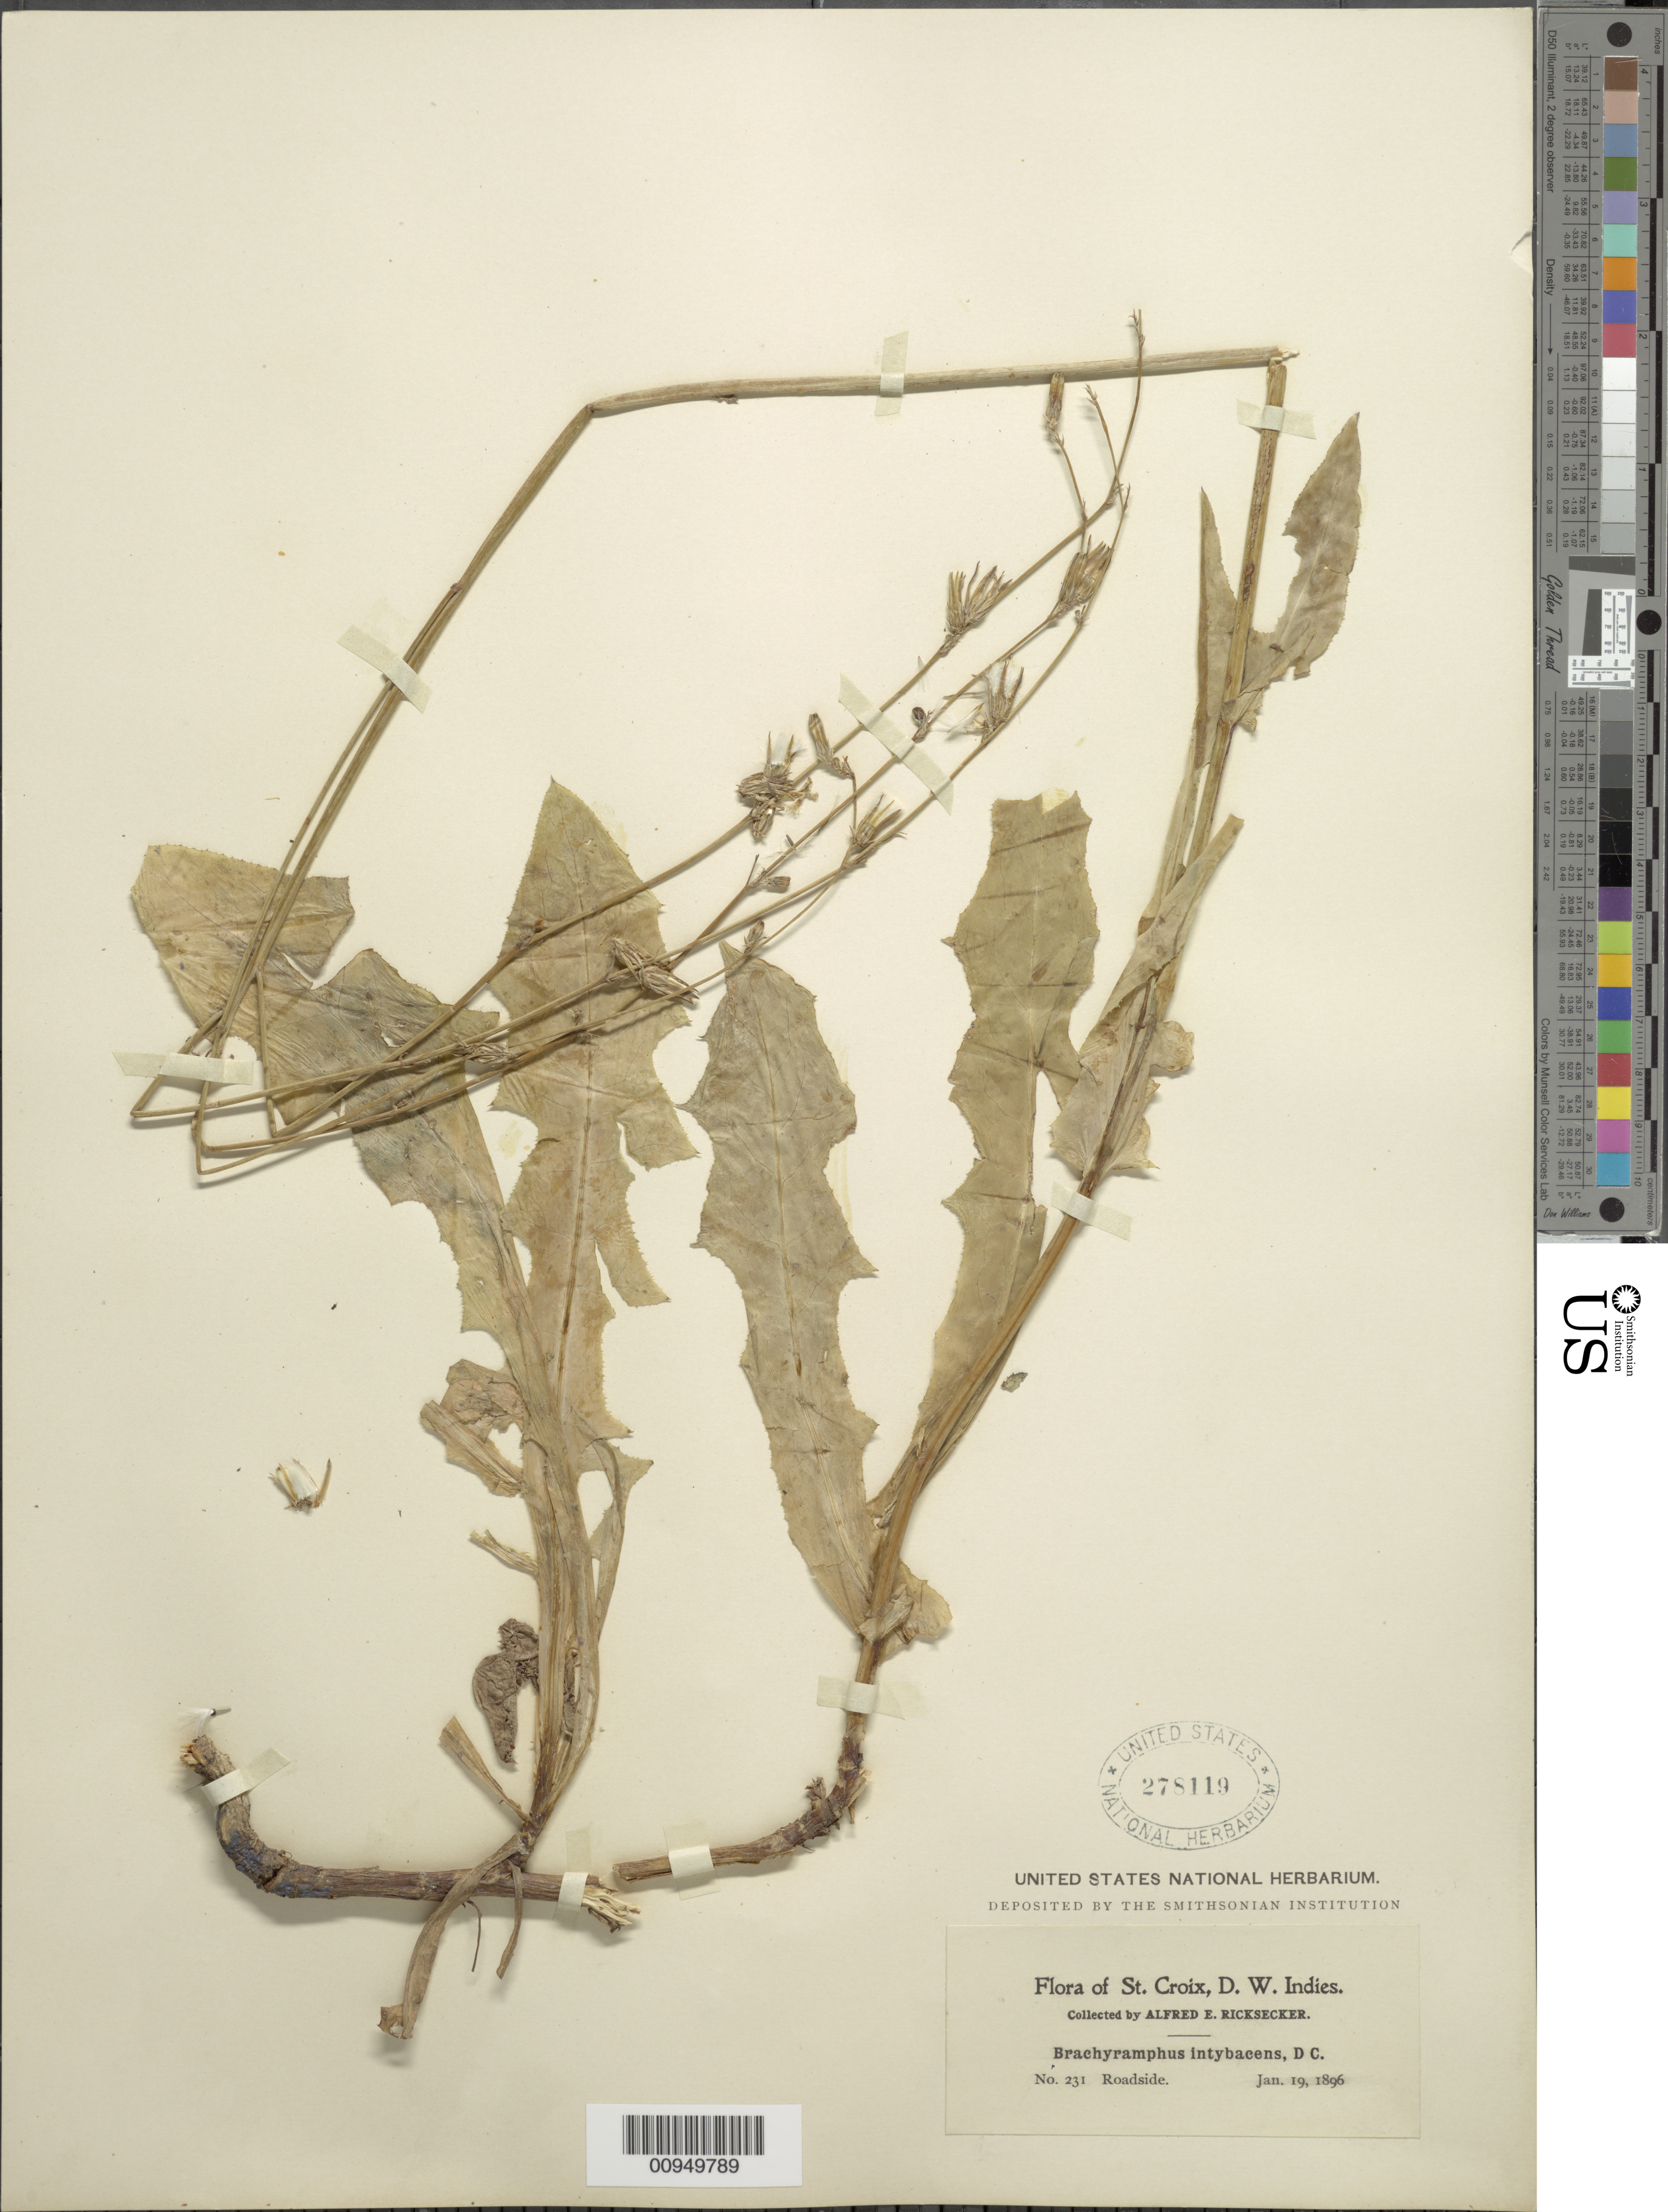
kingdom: Plantae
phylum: Tracheophyta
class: Magnoliopsida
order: Asterales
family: Asteraceae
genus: Launaea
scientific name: Launaea intybacea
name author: (Jacq.) Beauverd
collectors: A. E. Ricksecker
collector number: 231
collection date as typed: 19 Jan 1896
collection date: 1896-01-19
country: U.S. Virgin Islands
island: St. Croix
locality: Roadside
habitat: Roadside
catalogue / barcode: US 278119